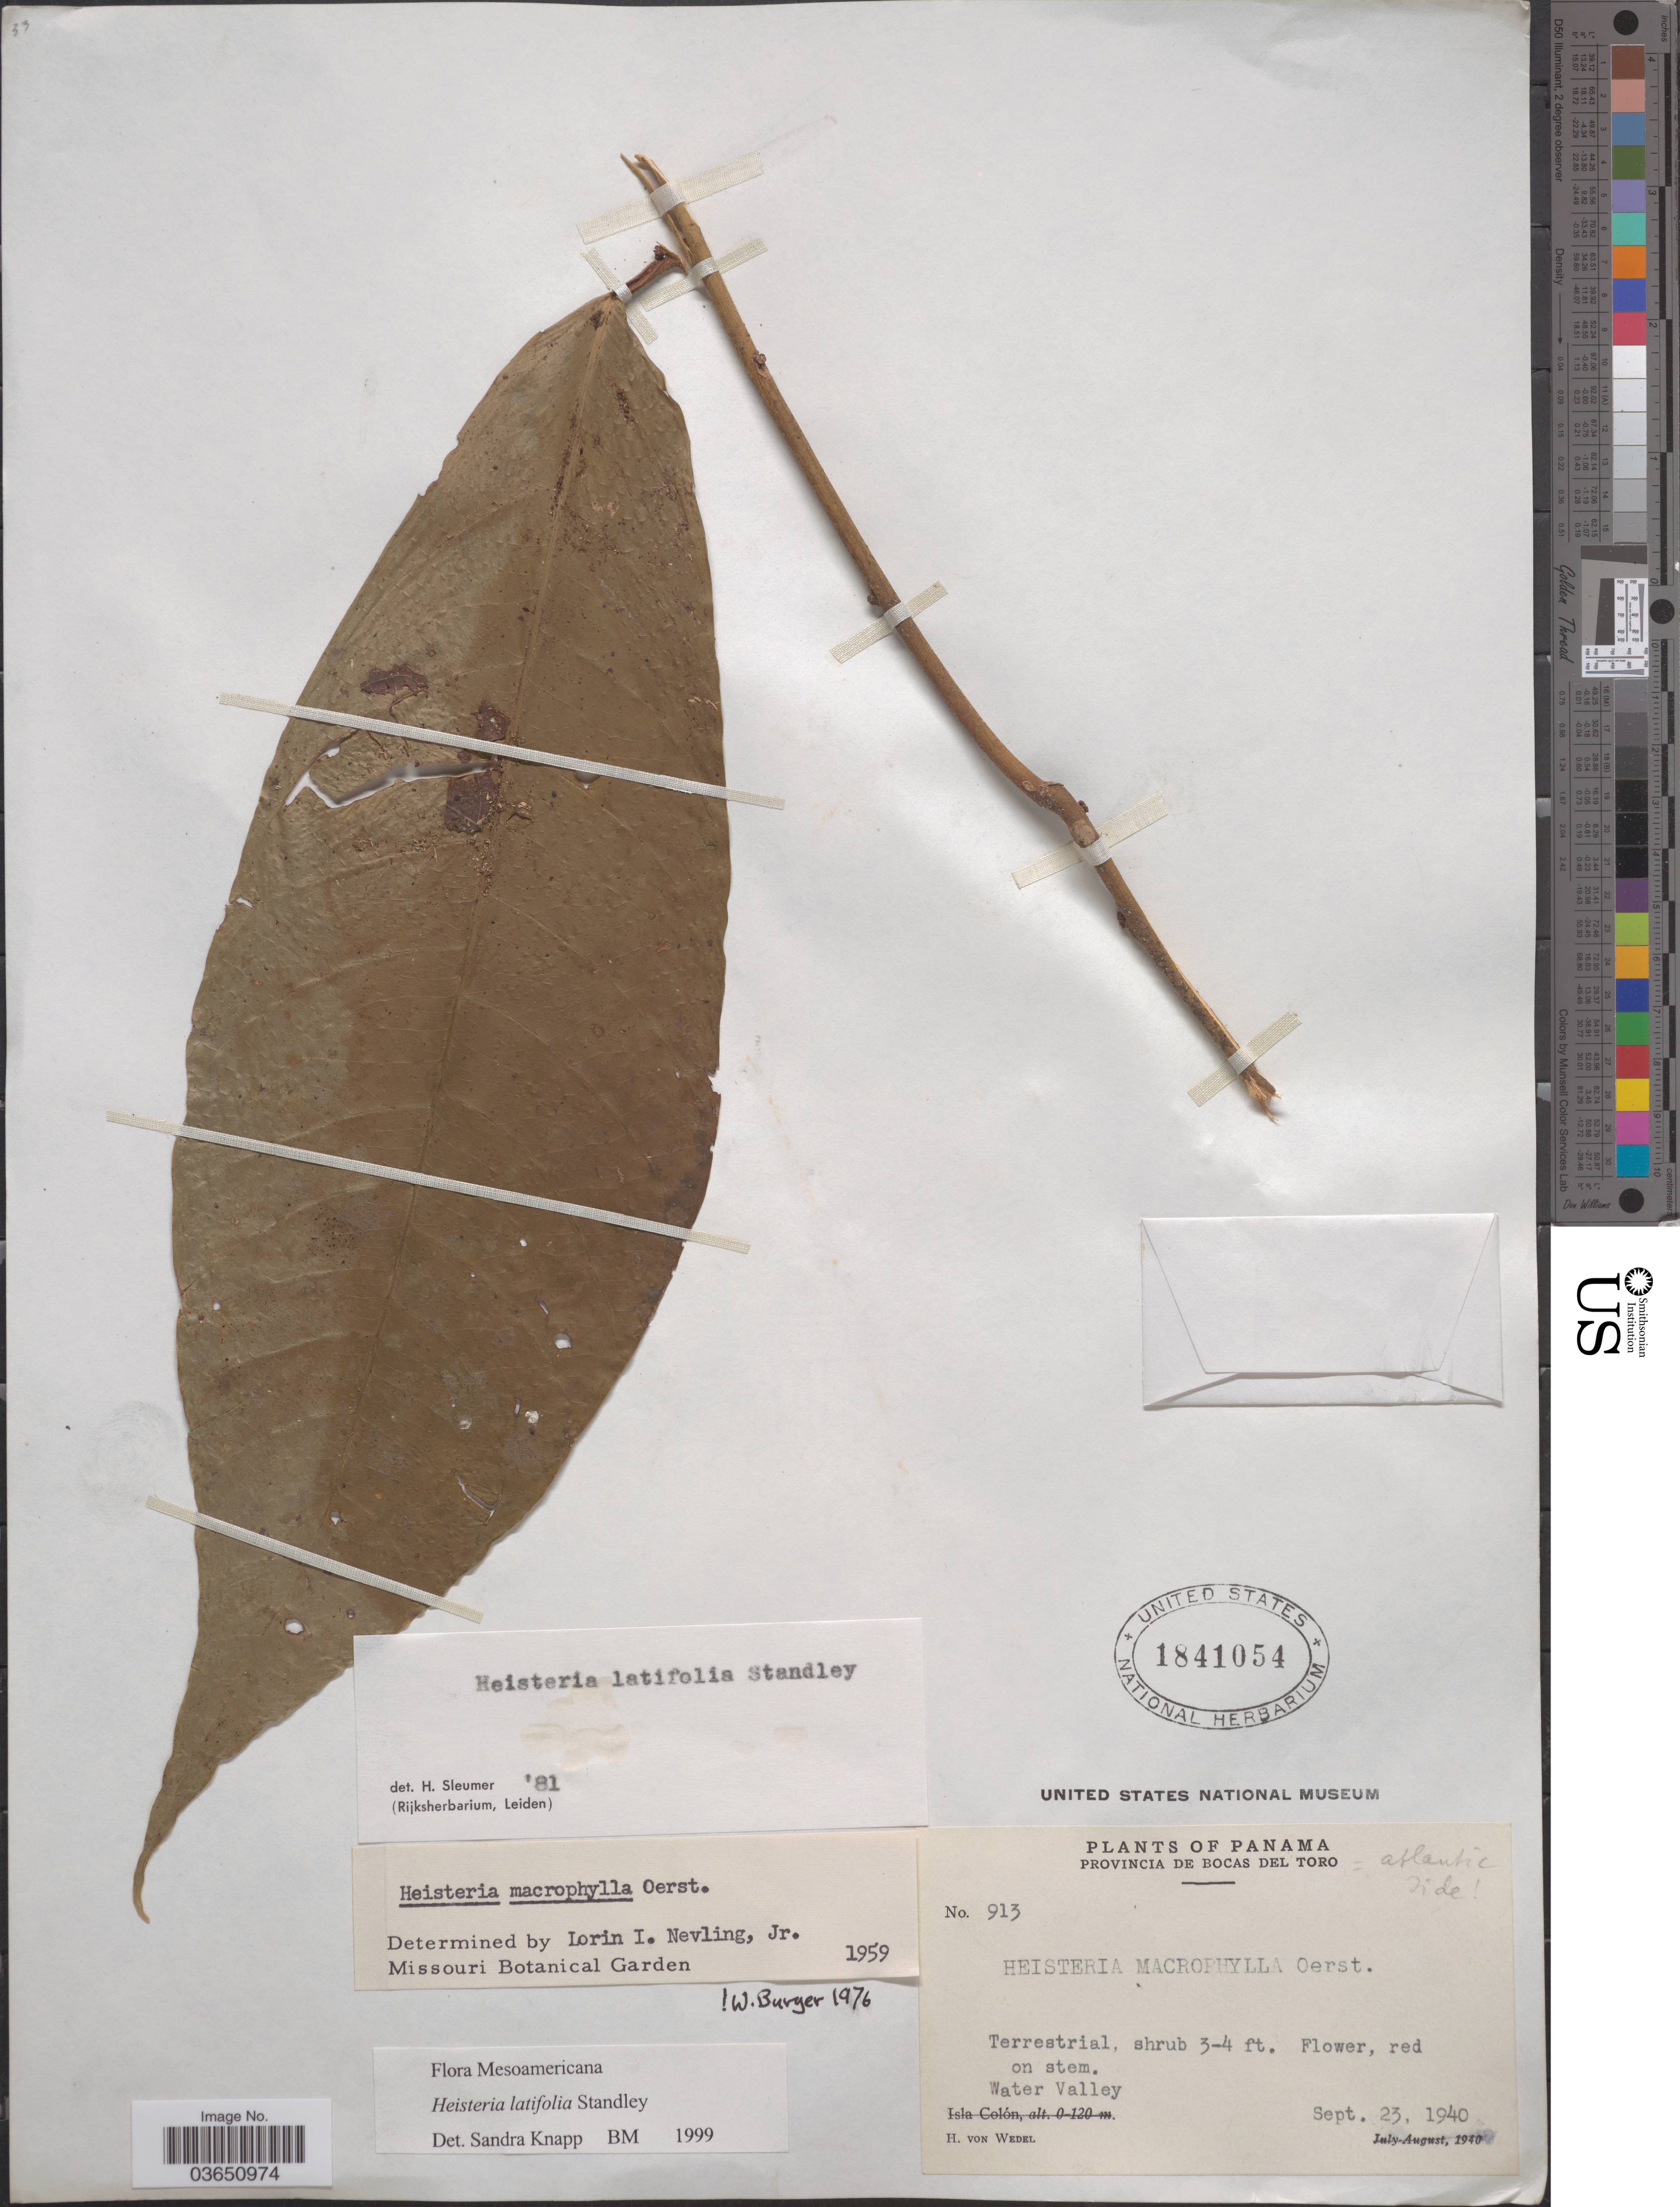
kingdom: Plantae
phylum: Tracheophyta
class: Magnoliopsida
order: Santalales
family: Erythropalaceae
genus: Heisteria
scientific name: Heisteria latifolia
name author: Standl.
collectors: H. von Wedel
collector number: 913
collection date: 1940-09-23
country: Panama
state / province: Bocas del Toro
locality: Water Valley.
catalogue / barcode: US 1841054